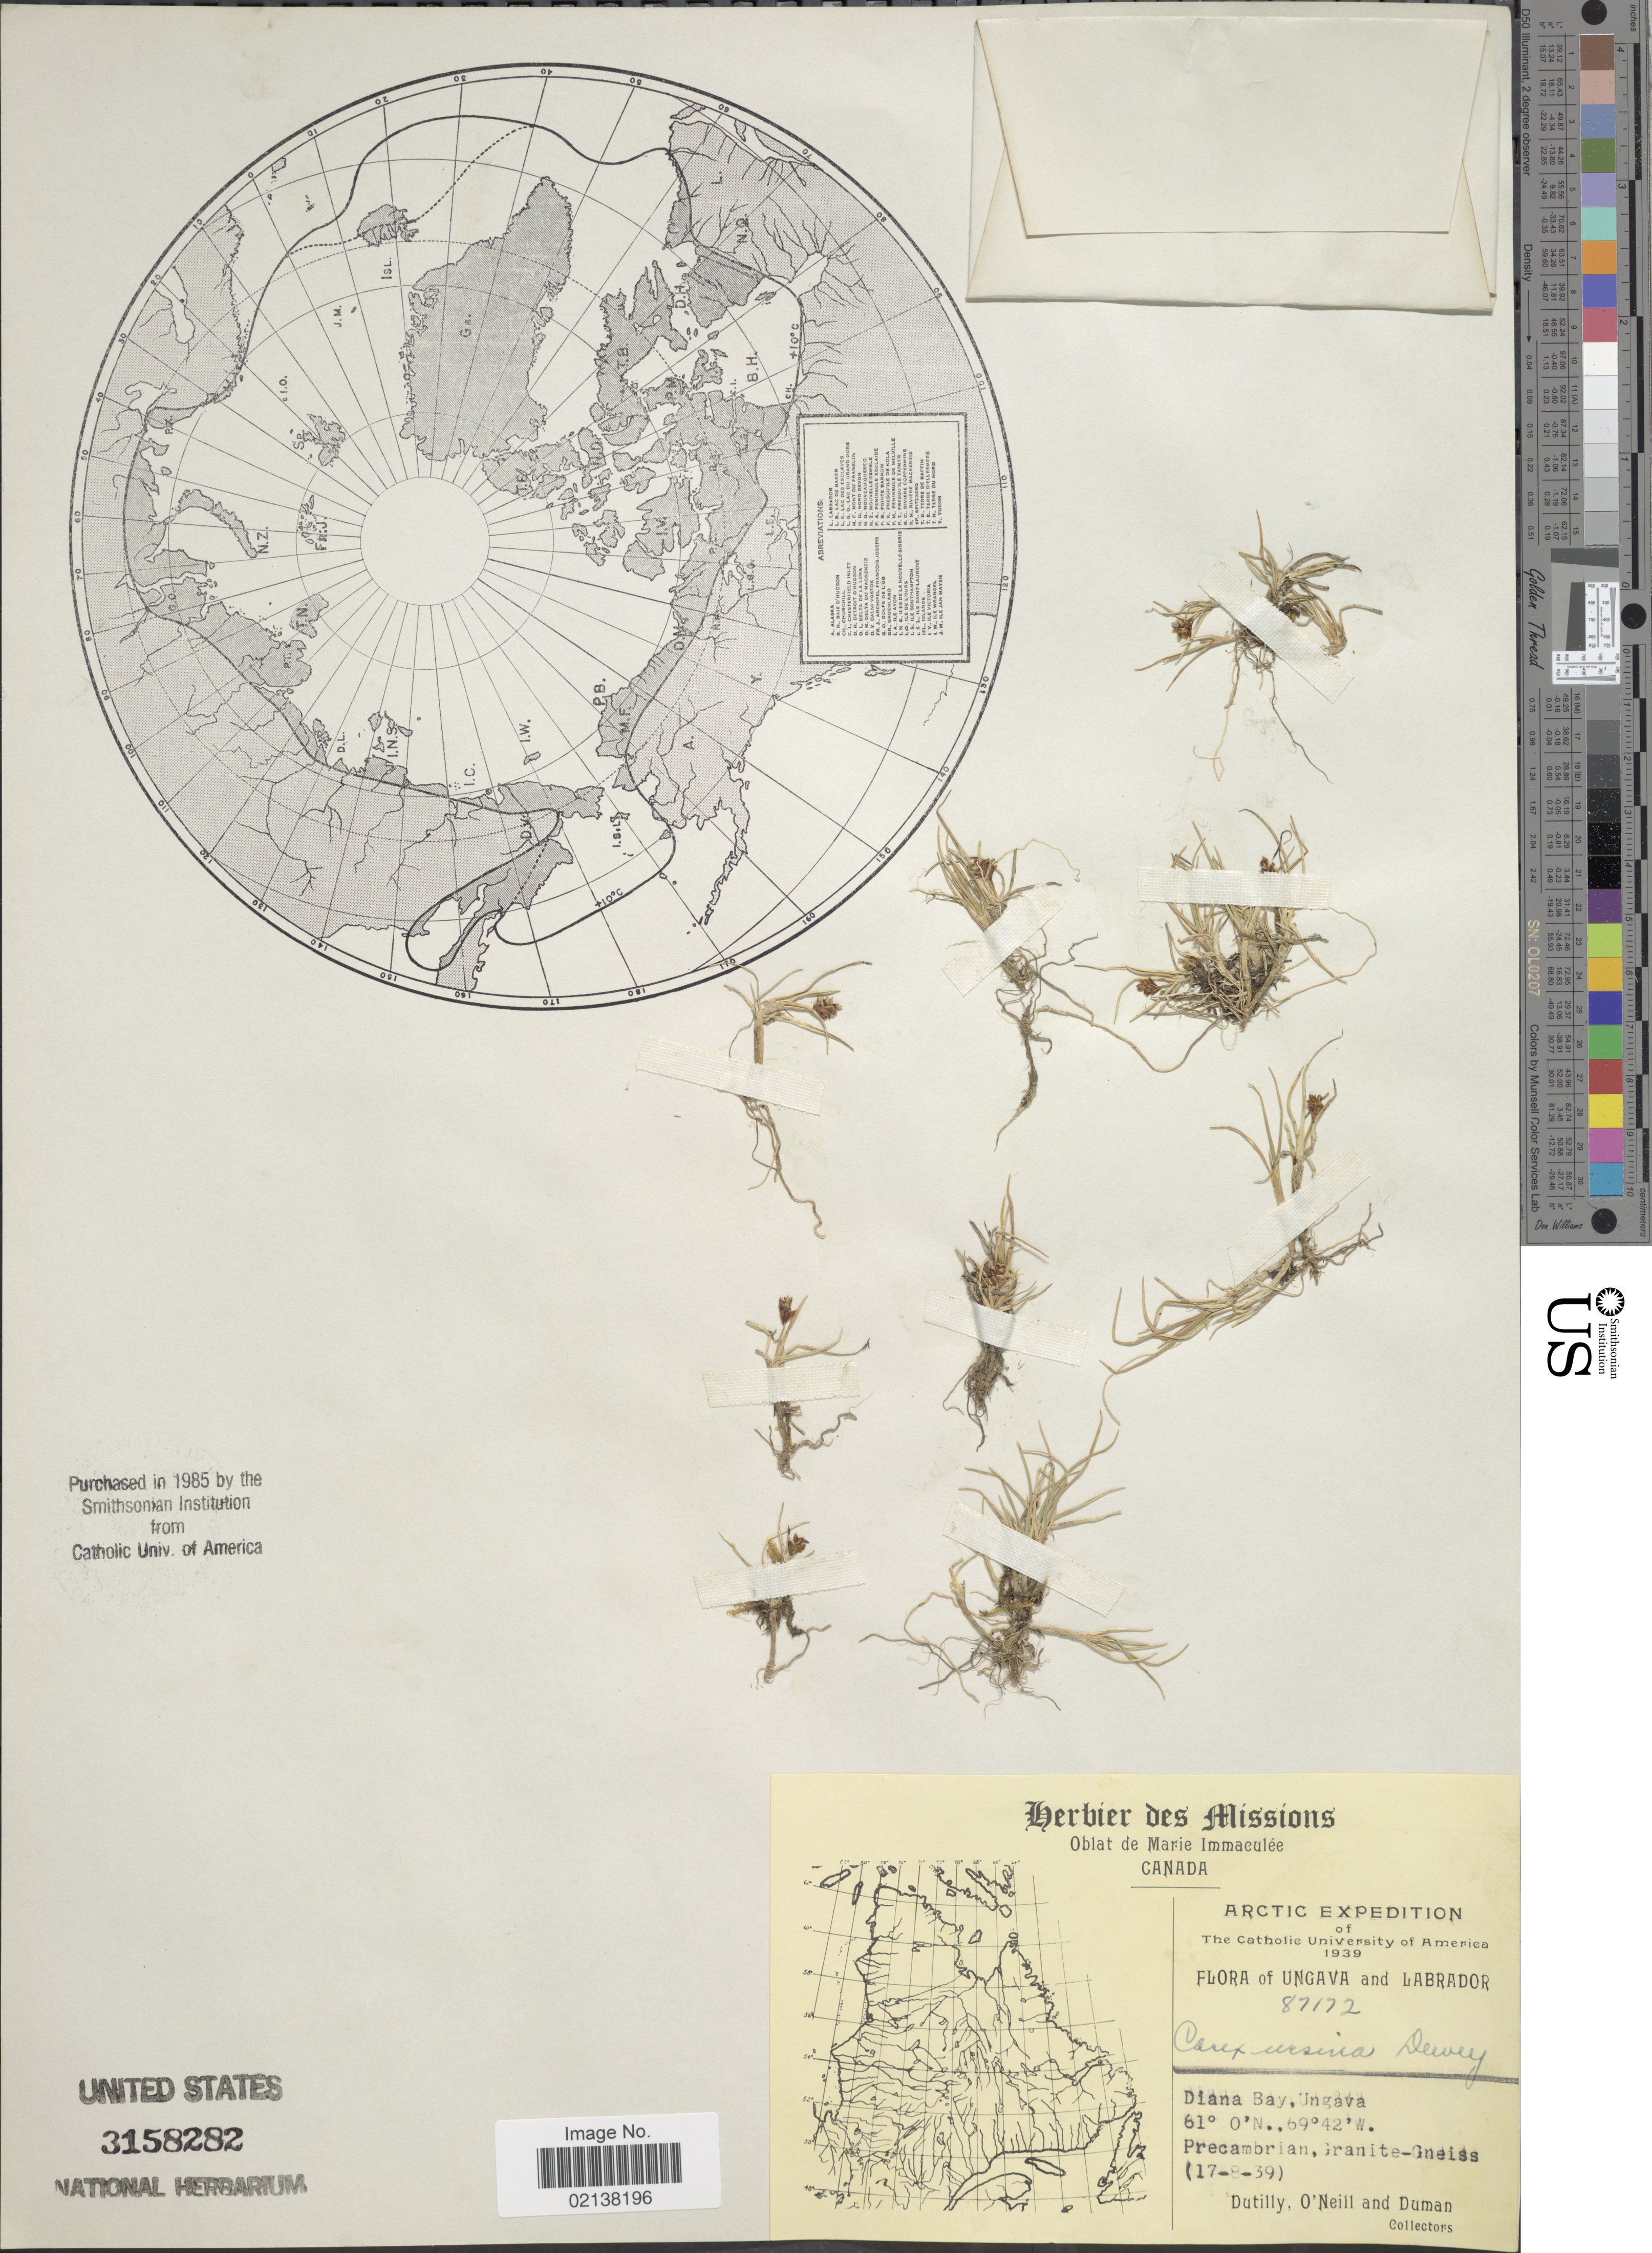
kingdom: Plantae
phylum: Tracheophyta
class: Liliopsida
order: Poales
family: Cyperaceae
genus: Carex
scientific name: Carex ursina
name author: Dewey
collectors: -. Dutilly, O' Neill & -. Duman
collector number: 87172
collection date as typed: Transcribed d/m/y: 17/8/39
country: Canada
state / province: Quebec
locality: Arctic. Ungava. Diana Bay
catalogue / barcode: US 3158282